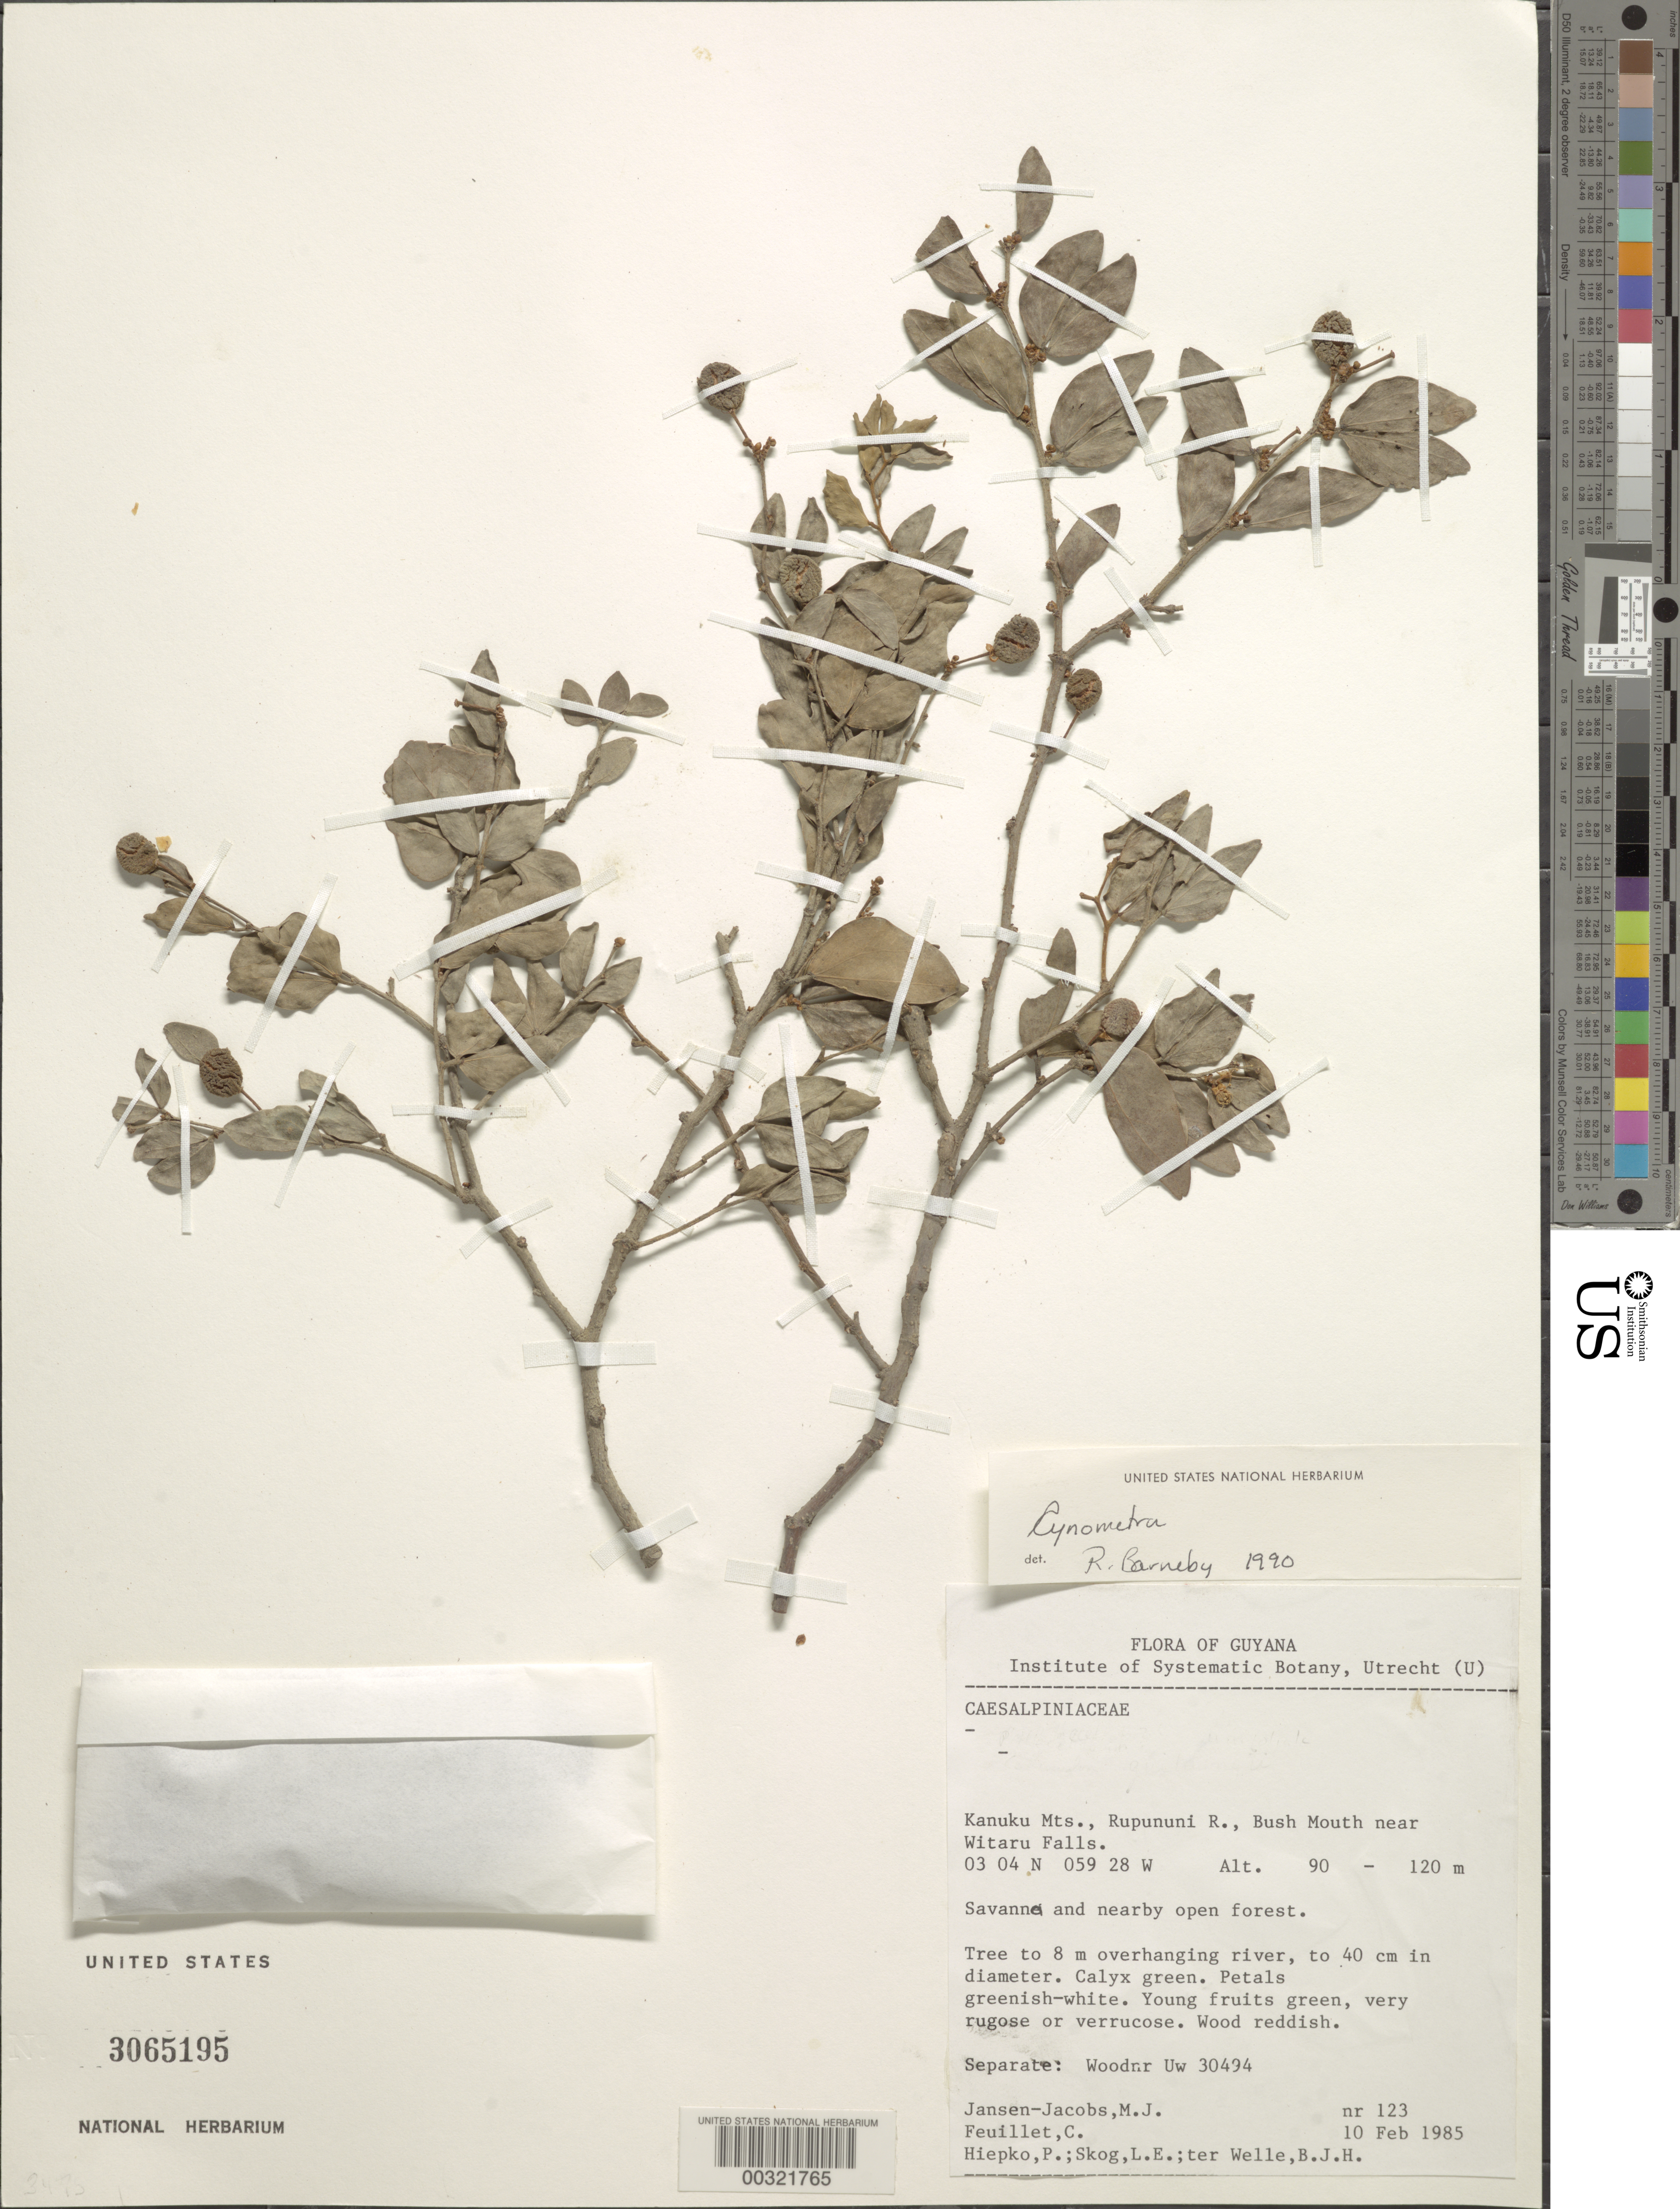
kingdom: Plantae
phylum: Tracheophyta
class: Magnoliopsida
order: Fabales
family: Fabaceae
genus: Cynometra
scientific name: Cynometra sp.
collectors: M. J. Jansen-Jacobs, C. Feuillet, P. H. Hiepko, L. E. Skog & B. Welle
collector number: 123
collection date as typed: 10 Feb 1985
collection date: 1985-02-10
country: Guyana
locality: Kanuku mts., rupununi river, bush mouth near witaru falls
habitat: Savanna and nearby open forest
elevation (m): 90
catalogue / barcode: US 3065195